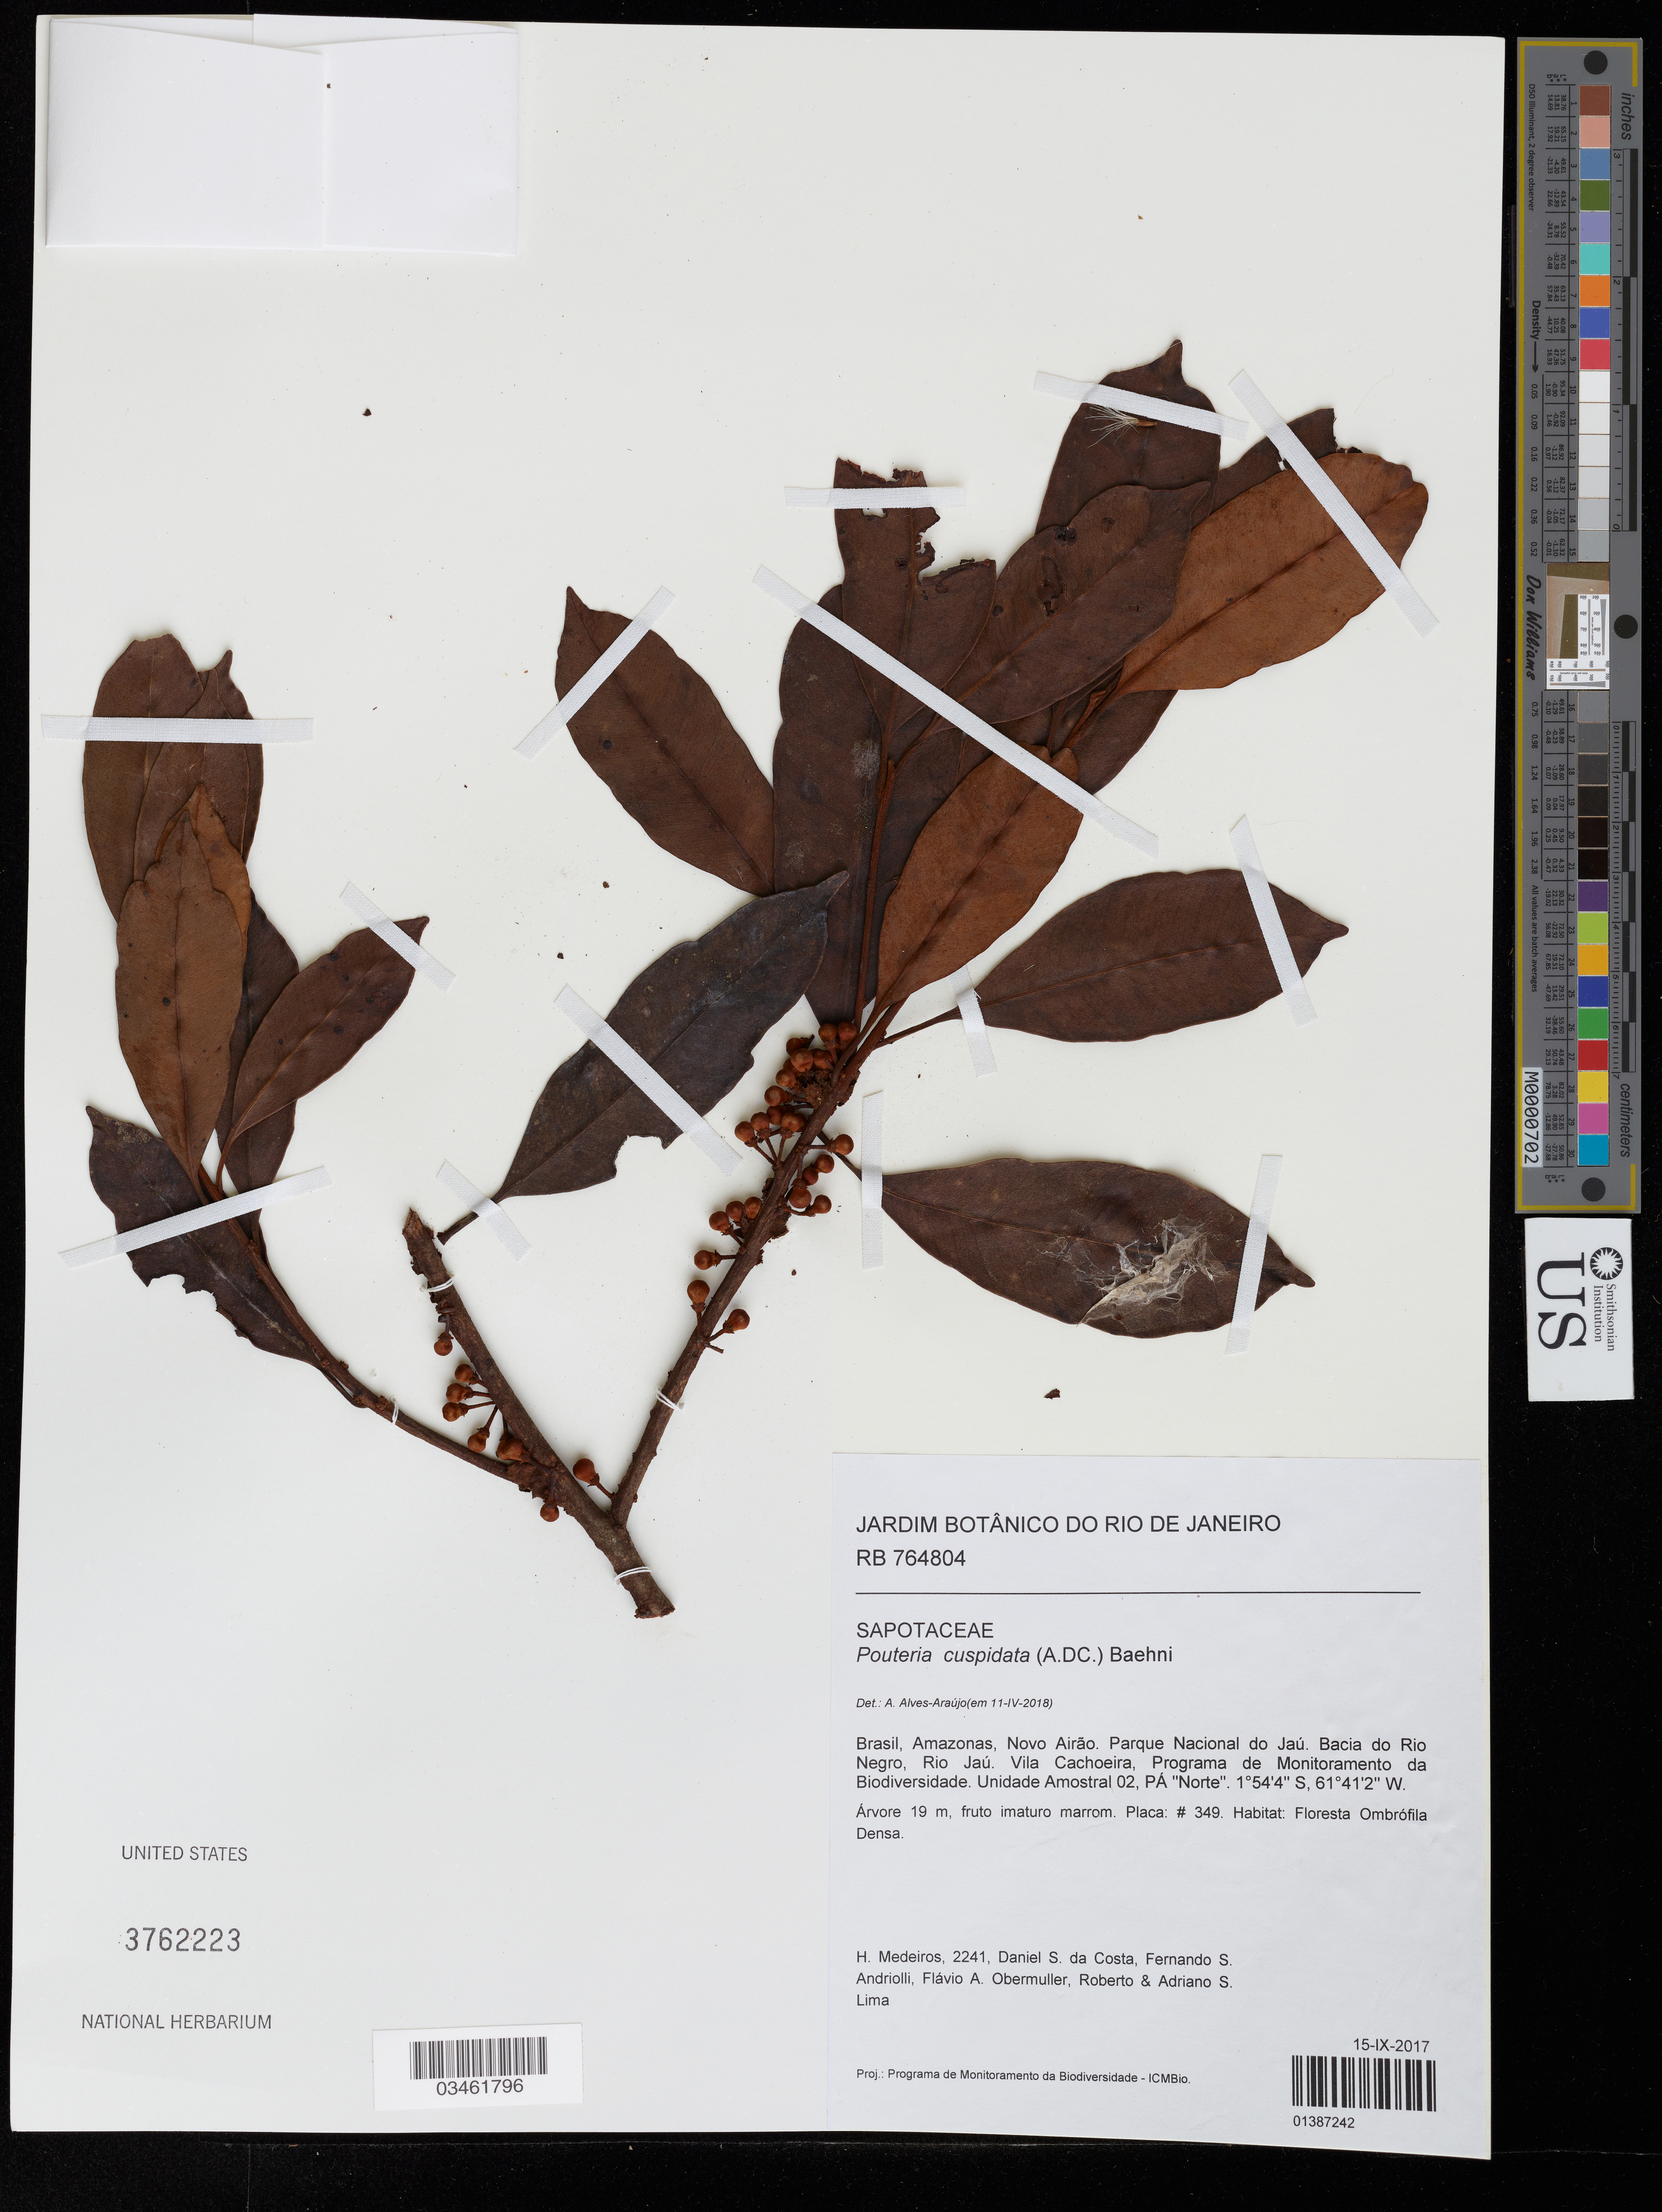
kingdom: Plantae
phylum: Tracheophyta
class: Magnoliopsida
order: Ericales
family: Sapotaceae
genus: Pouteria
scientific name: Pouteria cuspidata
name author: (A. DC.) Baehni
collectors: H. Medeiros, D. da Silva Costa, F. Andriolli, F. A. Obermuller & et al.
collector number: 2241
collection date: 2017-09-15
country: Brazil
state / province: Amazonas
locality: Novo Airão. Parque Nacional do Jaú. Bacia do Rio Negro, Rio Jaú. Vila Cachoeira, Programa de Monitoramento da Biodiversidade. Unidade Amostral 02, PÁ "Norte"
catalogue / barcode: US 3762223